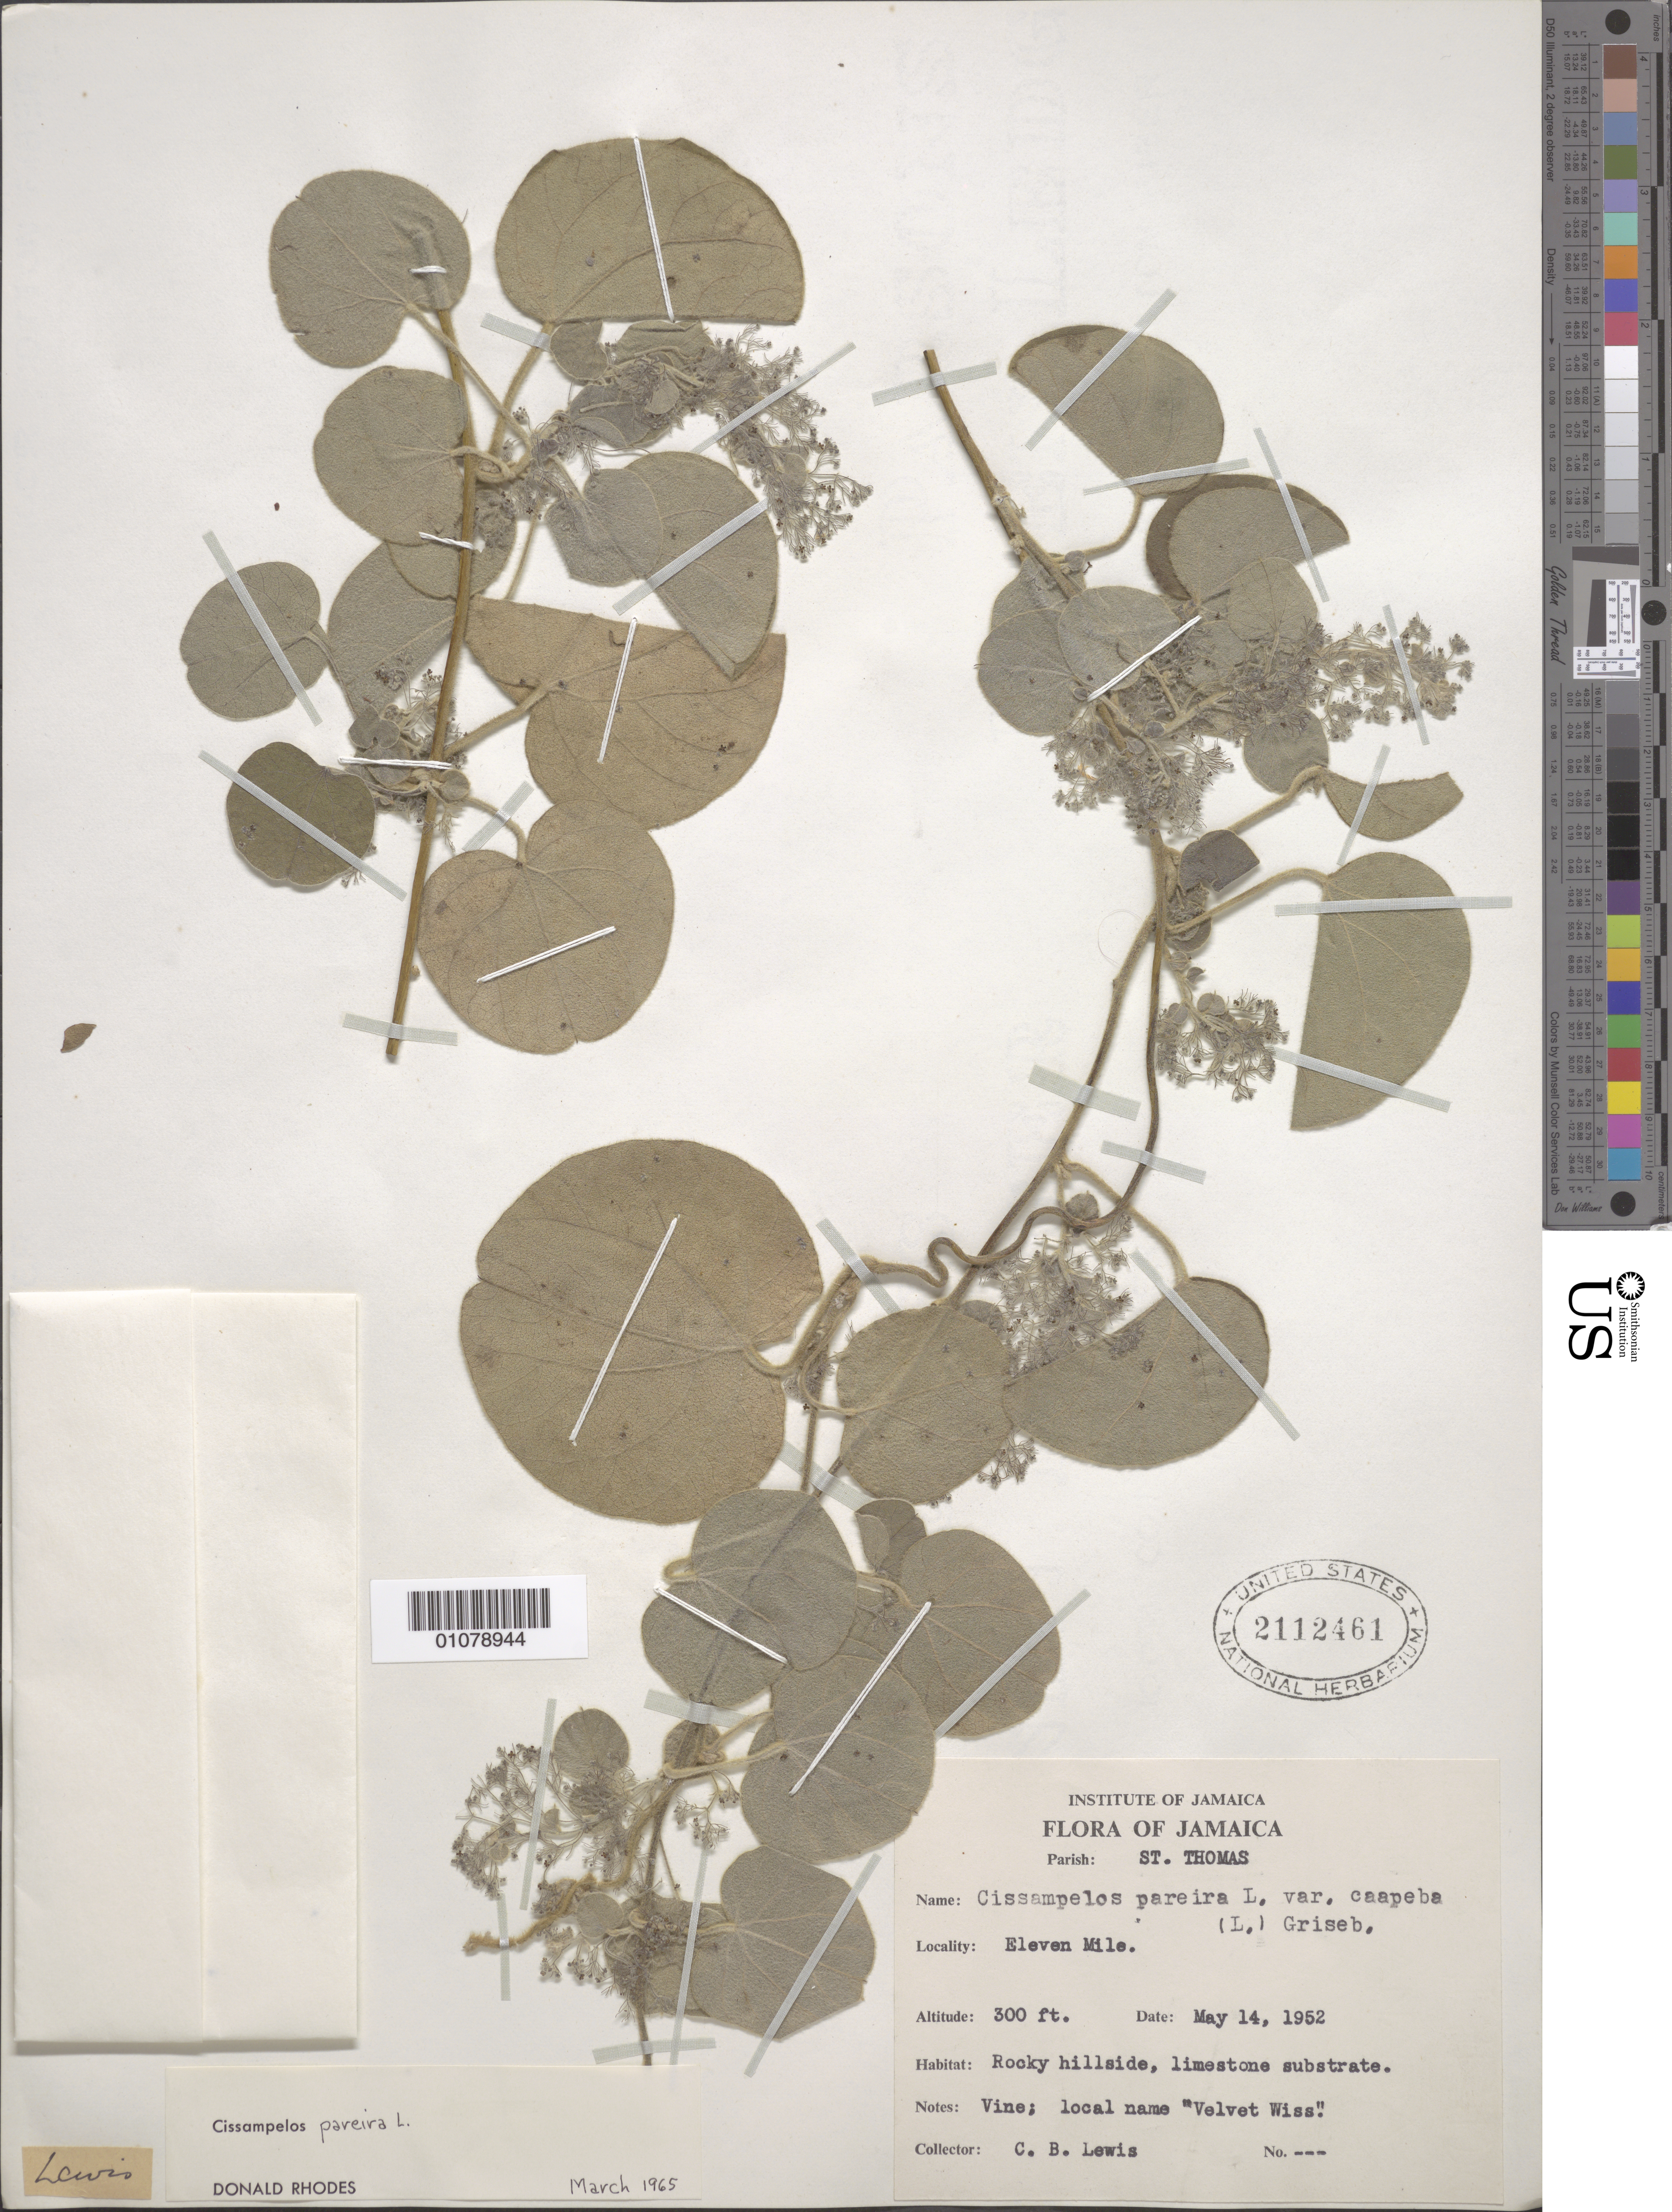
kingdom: Plantae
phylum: Tracheophyta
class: Magnoliopsida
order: Ranunculales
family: Menispermaceae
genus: Cissampelos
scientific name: Cissampelos pareira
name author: L.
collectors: B. Lewis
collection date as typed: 14 May 1952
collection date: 1952-05-14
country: Jamaica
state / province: Saint Thomas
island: Jamaica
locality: Eleven Mile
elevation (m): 61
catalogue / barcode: US 2112461